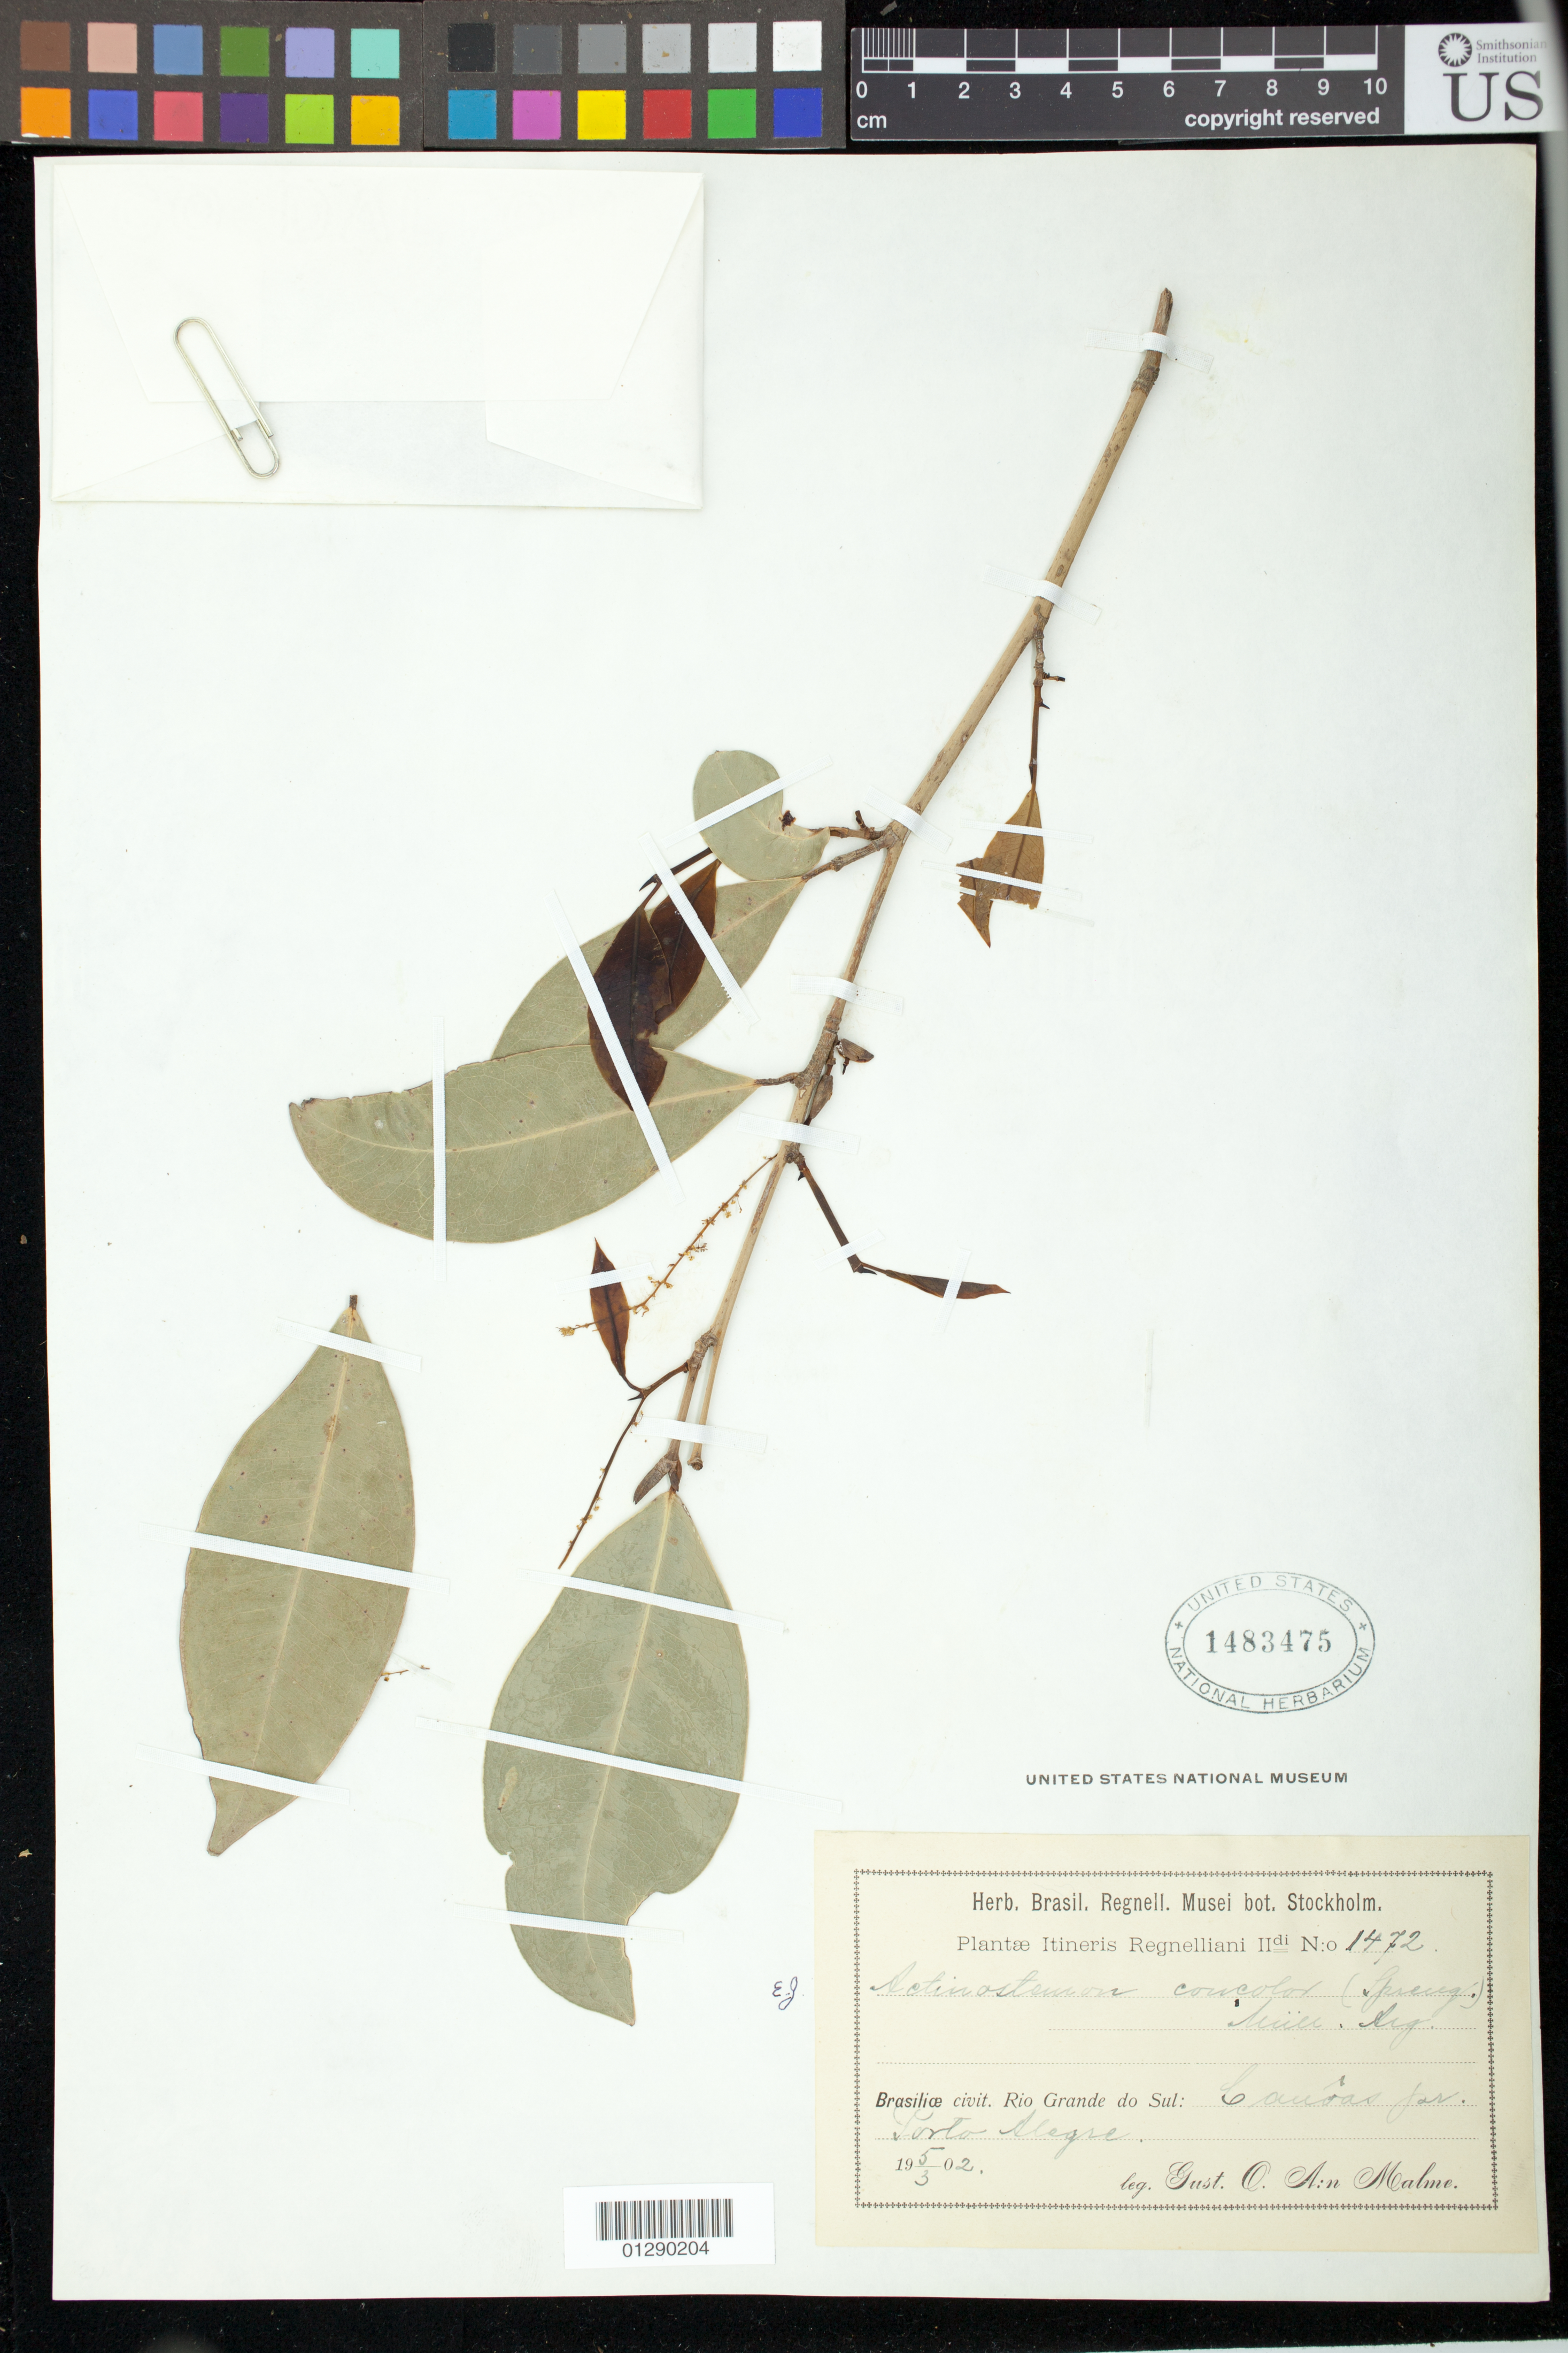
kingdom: Plantae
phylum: Tracheophyta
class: Magnoliopsida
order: Malpighiales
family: Euphorbiaceae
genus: Actinostemon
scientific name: Actinostemon concolor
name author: (Spreng.) Müll. Arg.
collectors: G. O. A. Malme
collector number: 1472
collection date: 1902-05-03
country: Brazil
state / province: Rio Grande do Sul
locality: Porto Alegre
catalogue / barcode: US 1483475